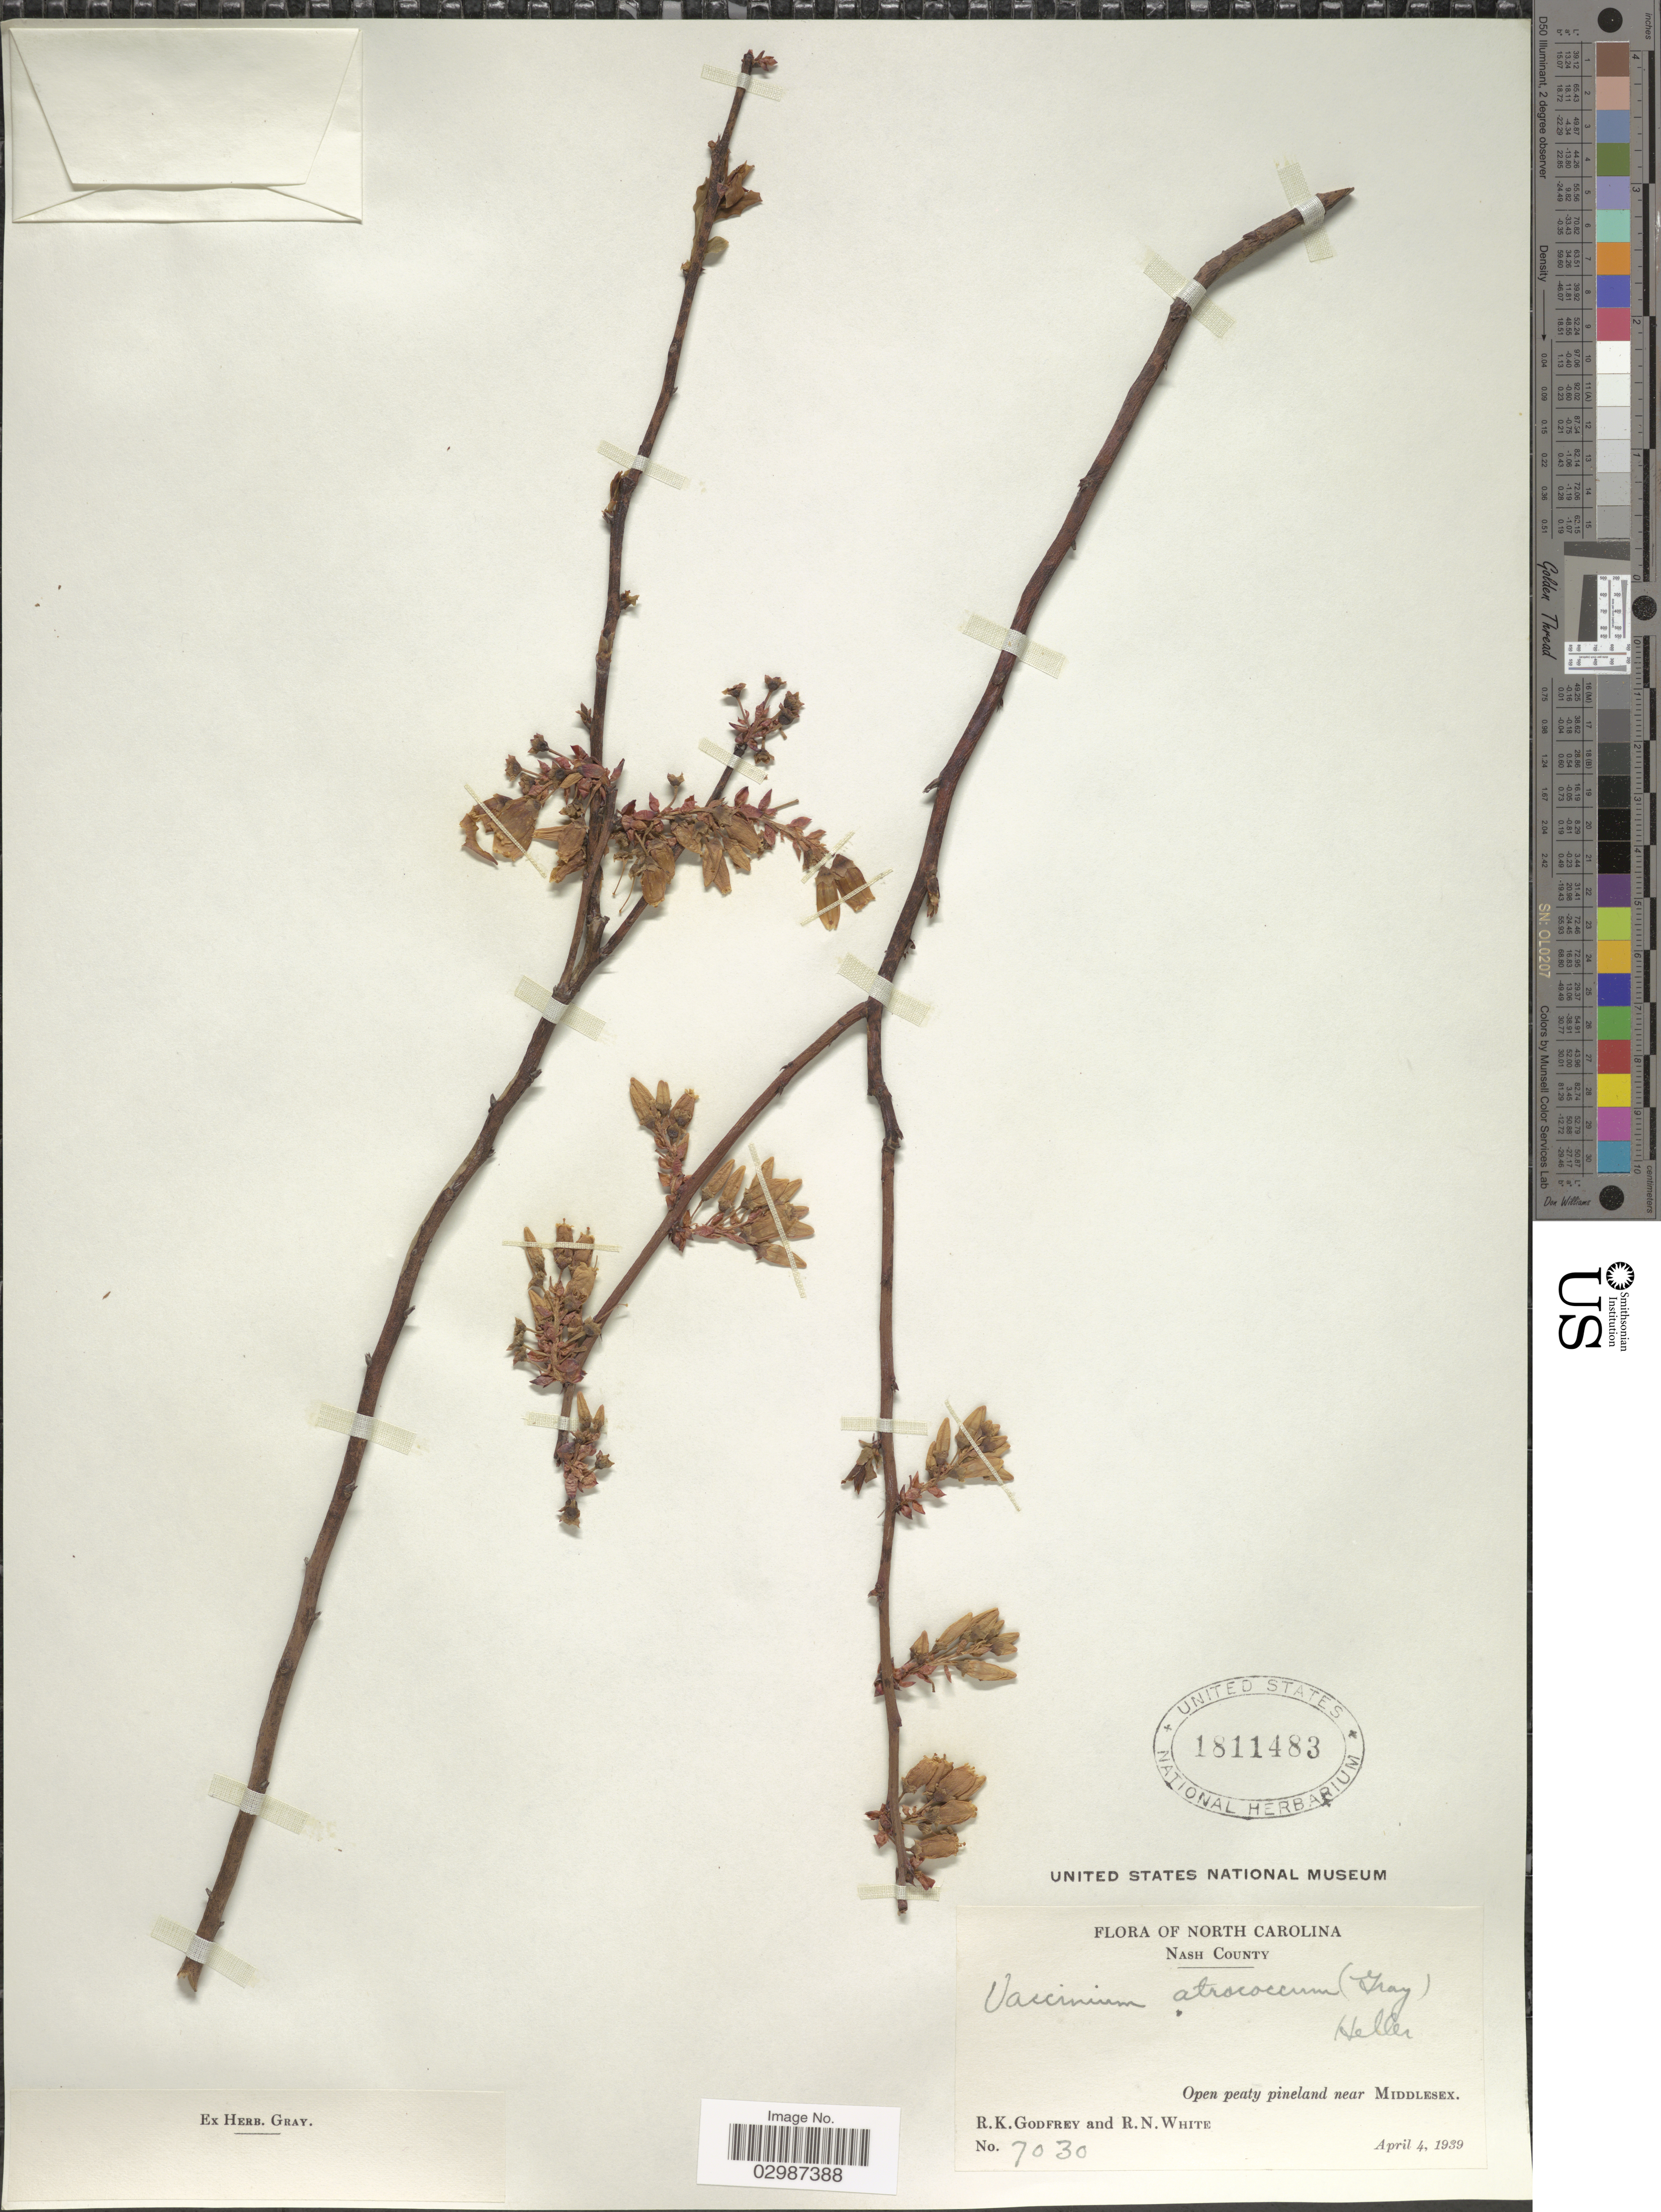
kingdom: Plantae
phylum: Tracheophyta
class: Magnoliopsida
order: Ericales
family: Ericaceae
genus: Vaccinium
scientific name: Vaccinium atrococcum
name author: (A. Gray) A. Heller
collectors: R. K. Godfrey & R. N. White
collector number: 7030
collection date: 1939-04-04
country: United States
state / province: North Carolina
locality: Nash County, Open peaty pineland near Middlesex.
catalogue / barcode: US 1811483